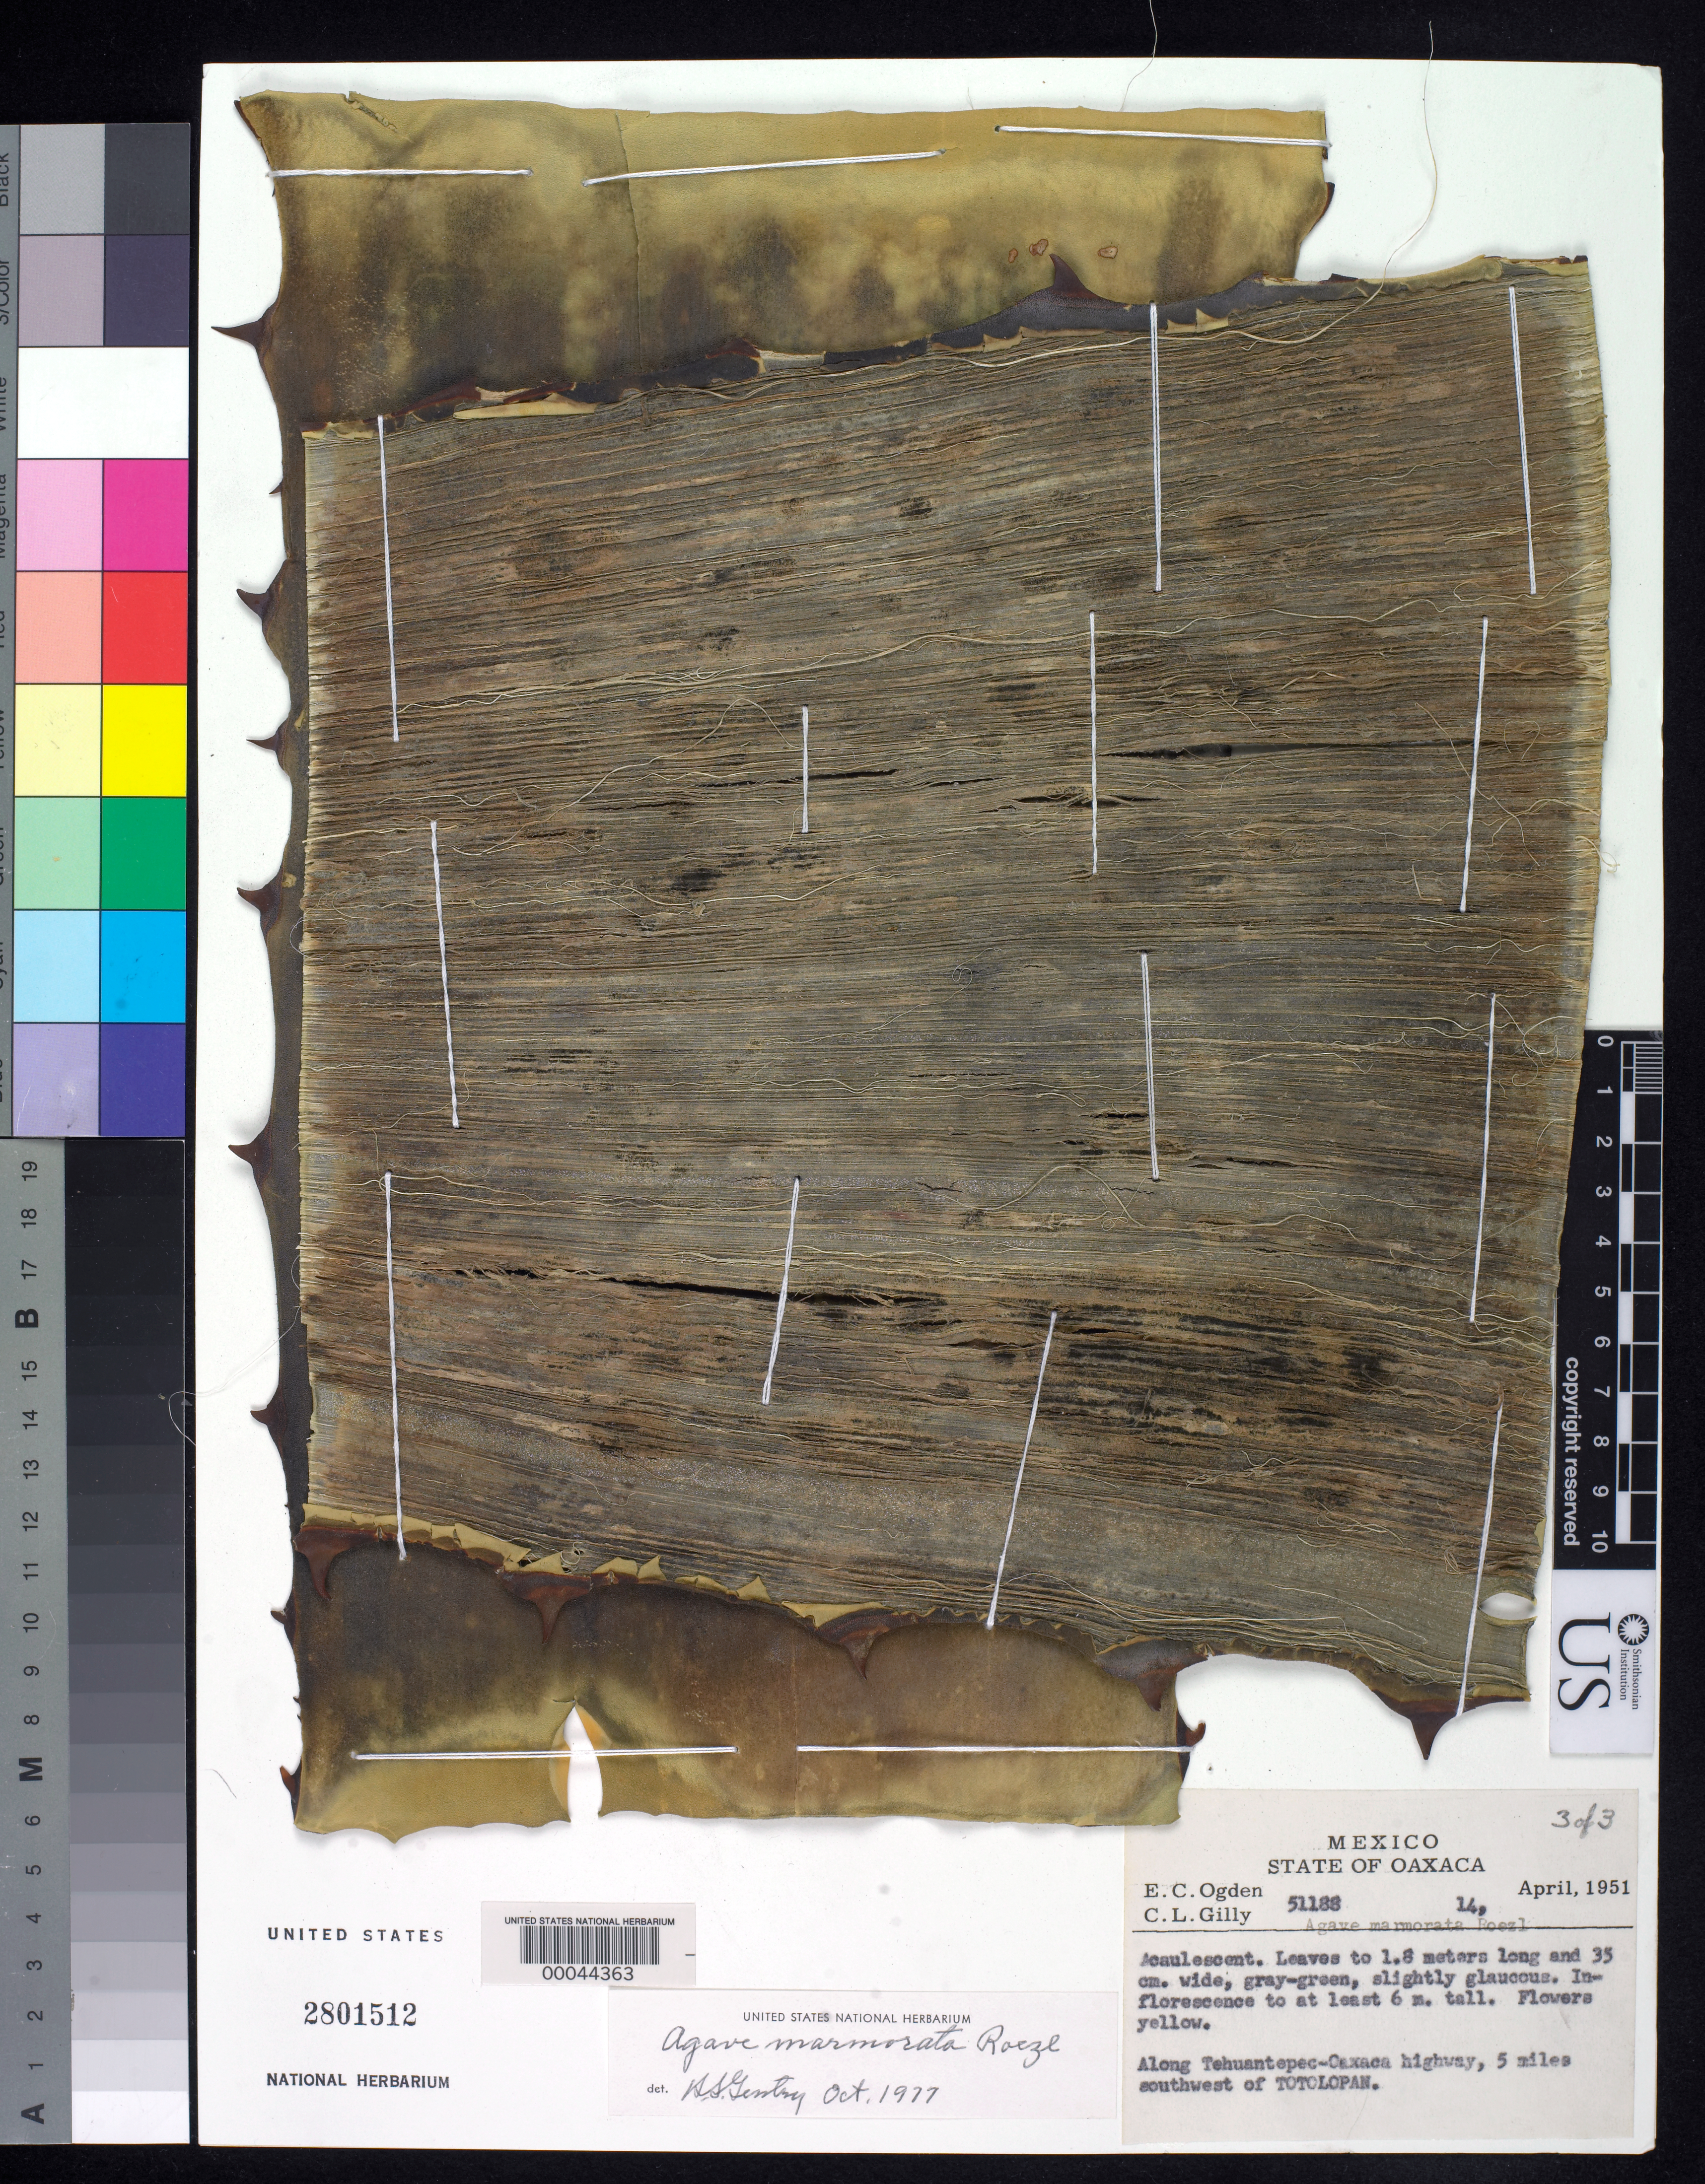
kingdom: Plantae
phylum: Tracheophyta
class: Liliopsida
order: Asparagales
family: Asparagaceae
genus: Agave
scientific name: Agave marmorata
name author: Roezl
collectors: E. C. Ogden & C. Gilly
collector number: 51188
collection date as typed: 14 Apr 1951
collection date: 1951-04-14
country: Mexico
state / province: Oaxaca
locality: Along Tehuantepec-Oaxaca highway, 5 mi SW of Totolopan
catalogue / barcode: US 2801512